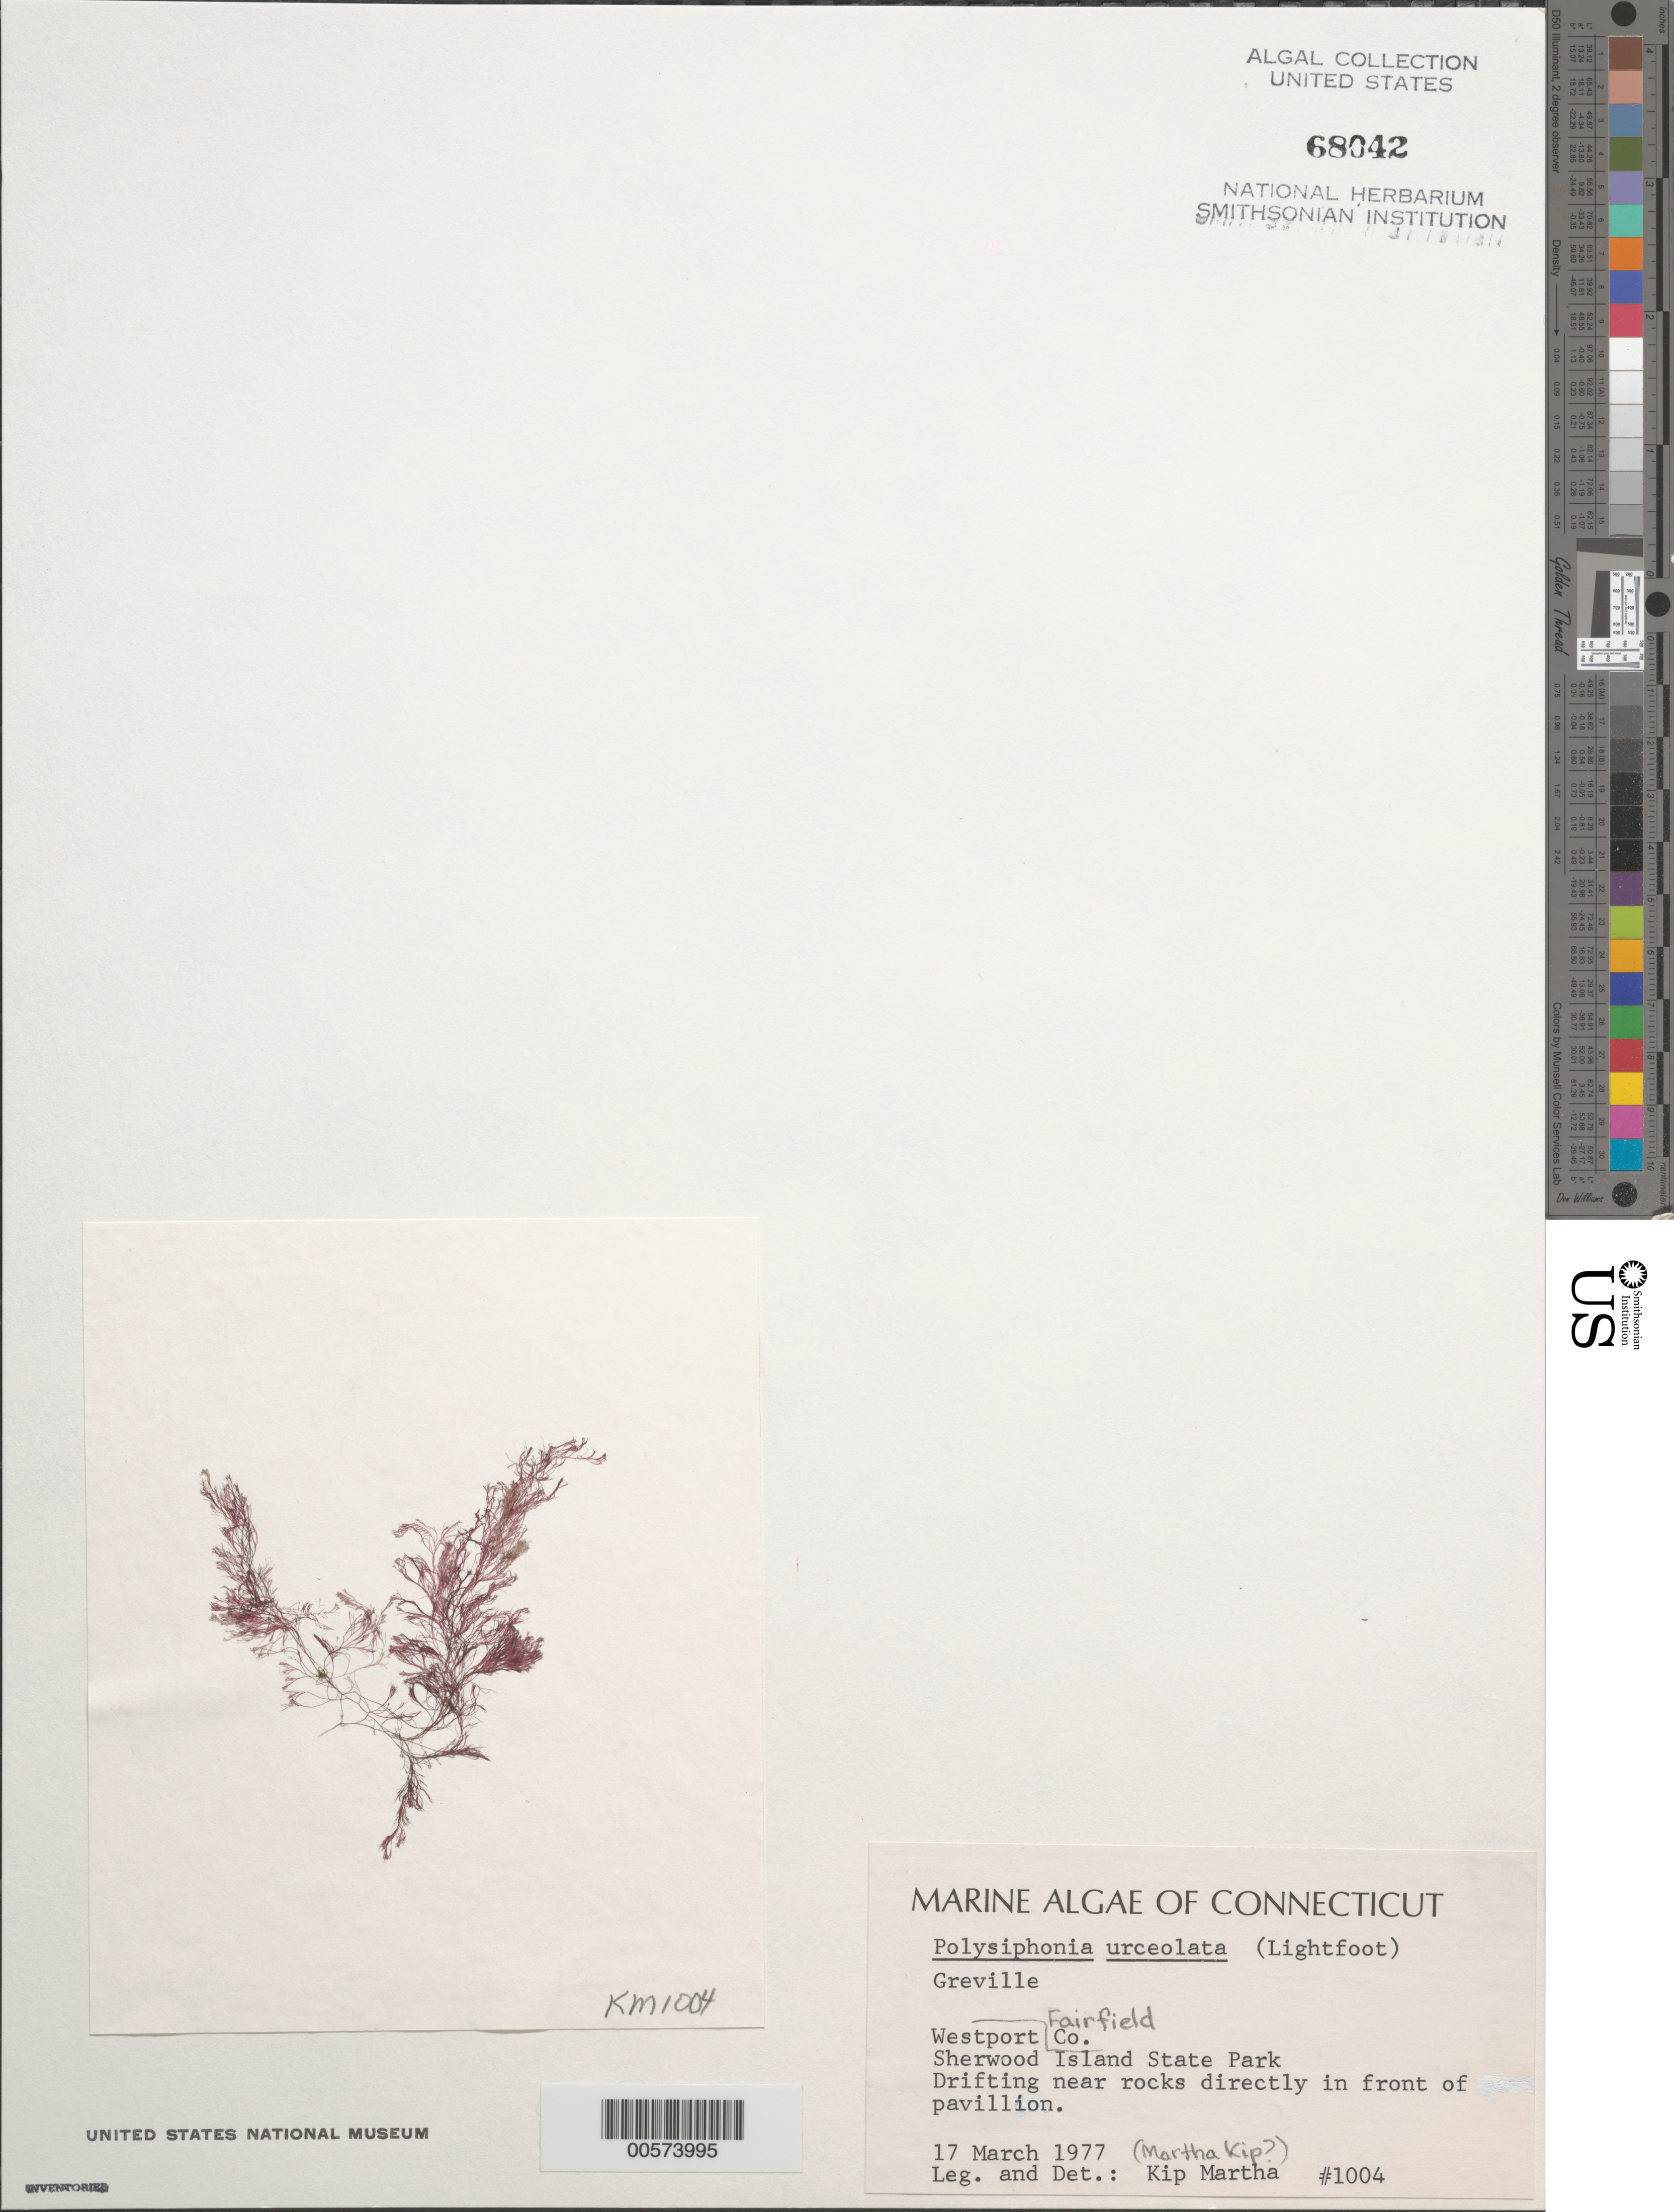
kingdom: Plantae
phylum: Rhodophyta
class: Florideophyceae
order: Ceramiales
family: Rhodomelaceae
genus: Polysiphonia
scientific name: Polysiphonia urceolata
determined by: Martha, K.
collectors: K. Martha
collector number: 1004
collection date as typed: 17 Mar 1977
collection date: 1977-03-17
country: United States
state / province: Connecticut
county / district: Fairfield County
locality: Sherwood Island State Park, Westport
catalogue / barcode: US 68042